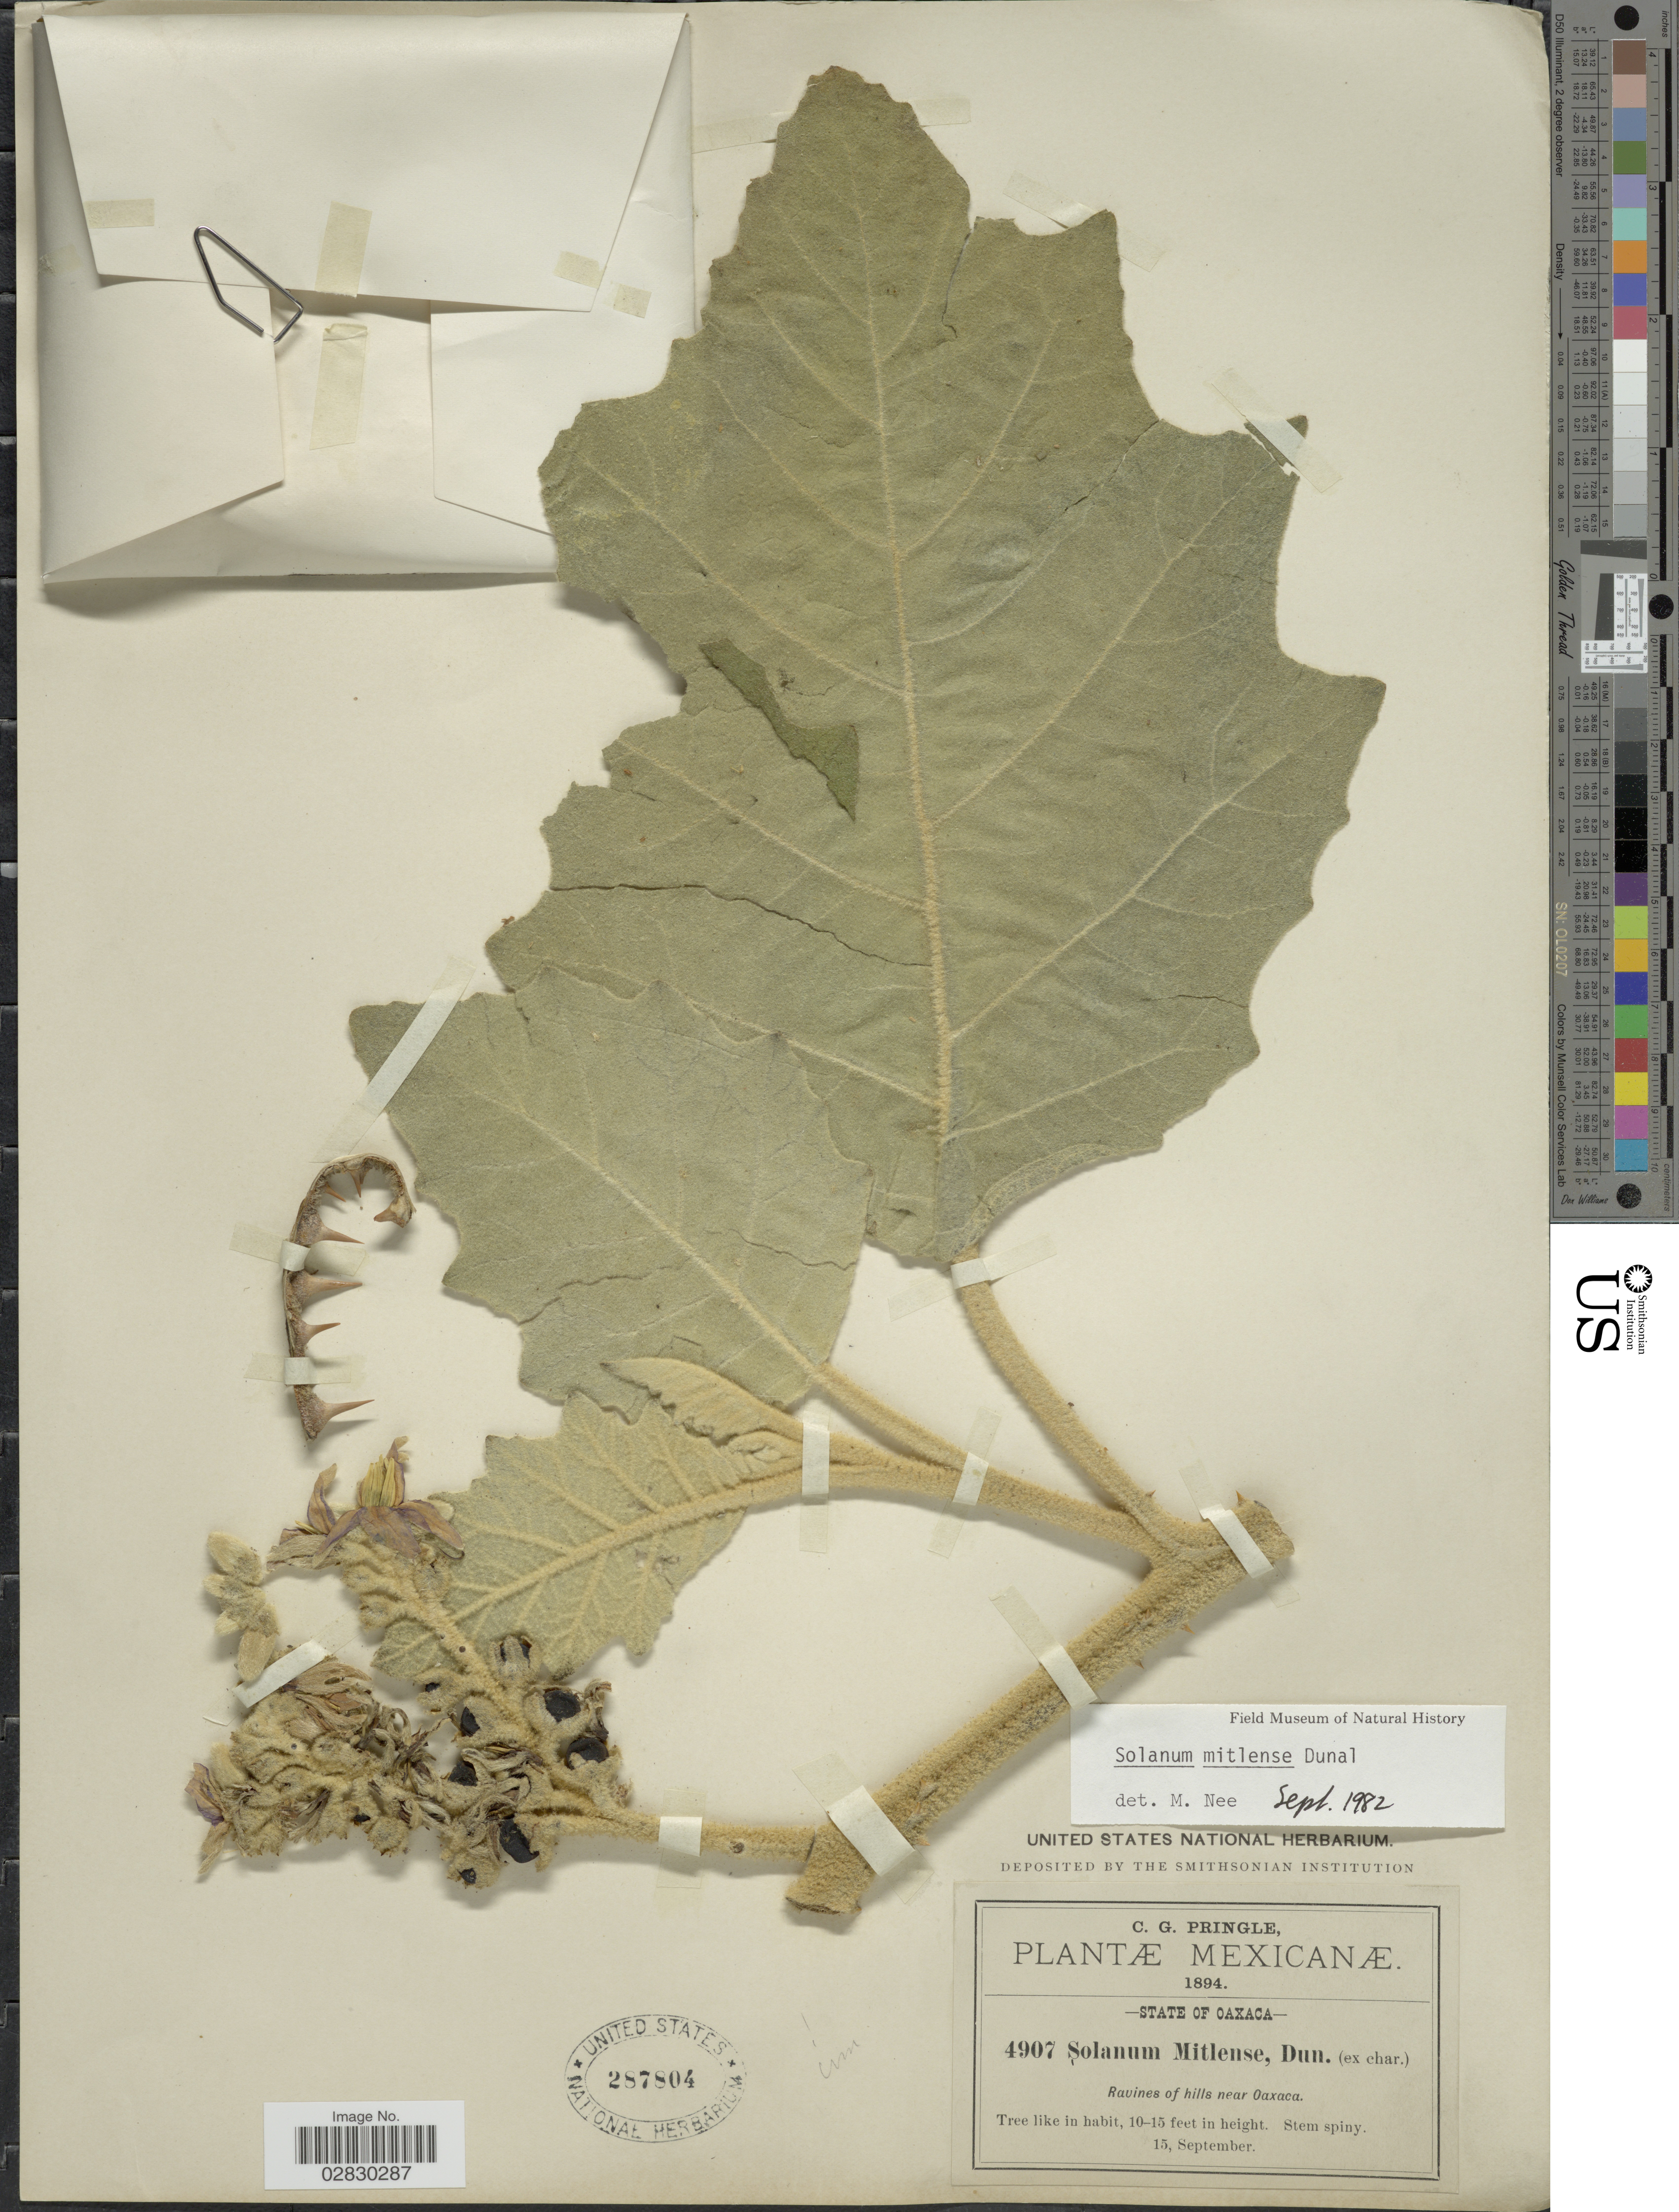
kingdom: Plantae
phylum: Tracheophyta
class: Magnoliopsida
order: Solanales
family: Solanaceae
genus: Solanum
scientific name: Solanum mitlense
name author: Dunal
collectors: C. G. Pringle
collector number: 4907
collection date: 1894-09-15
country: Mexico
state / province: Oaxaca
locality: Ravines of hills near Oaxaca.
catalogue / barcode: US 287804